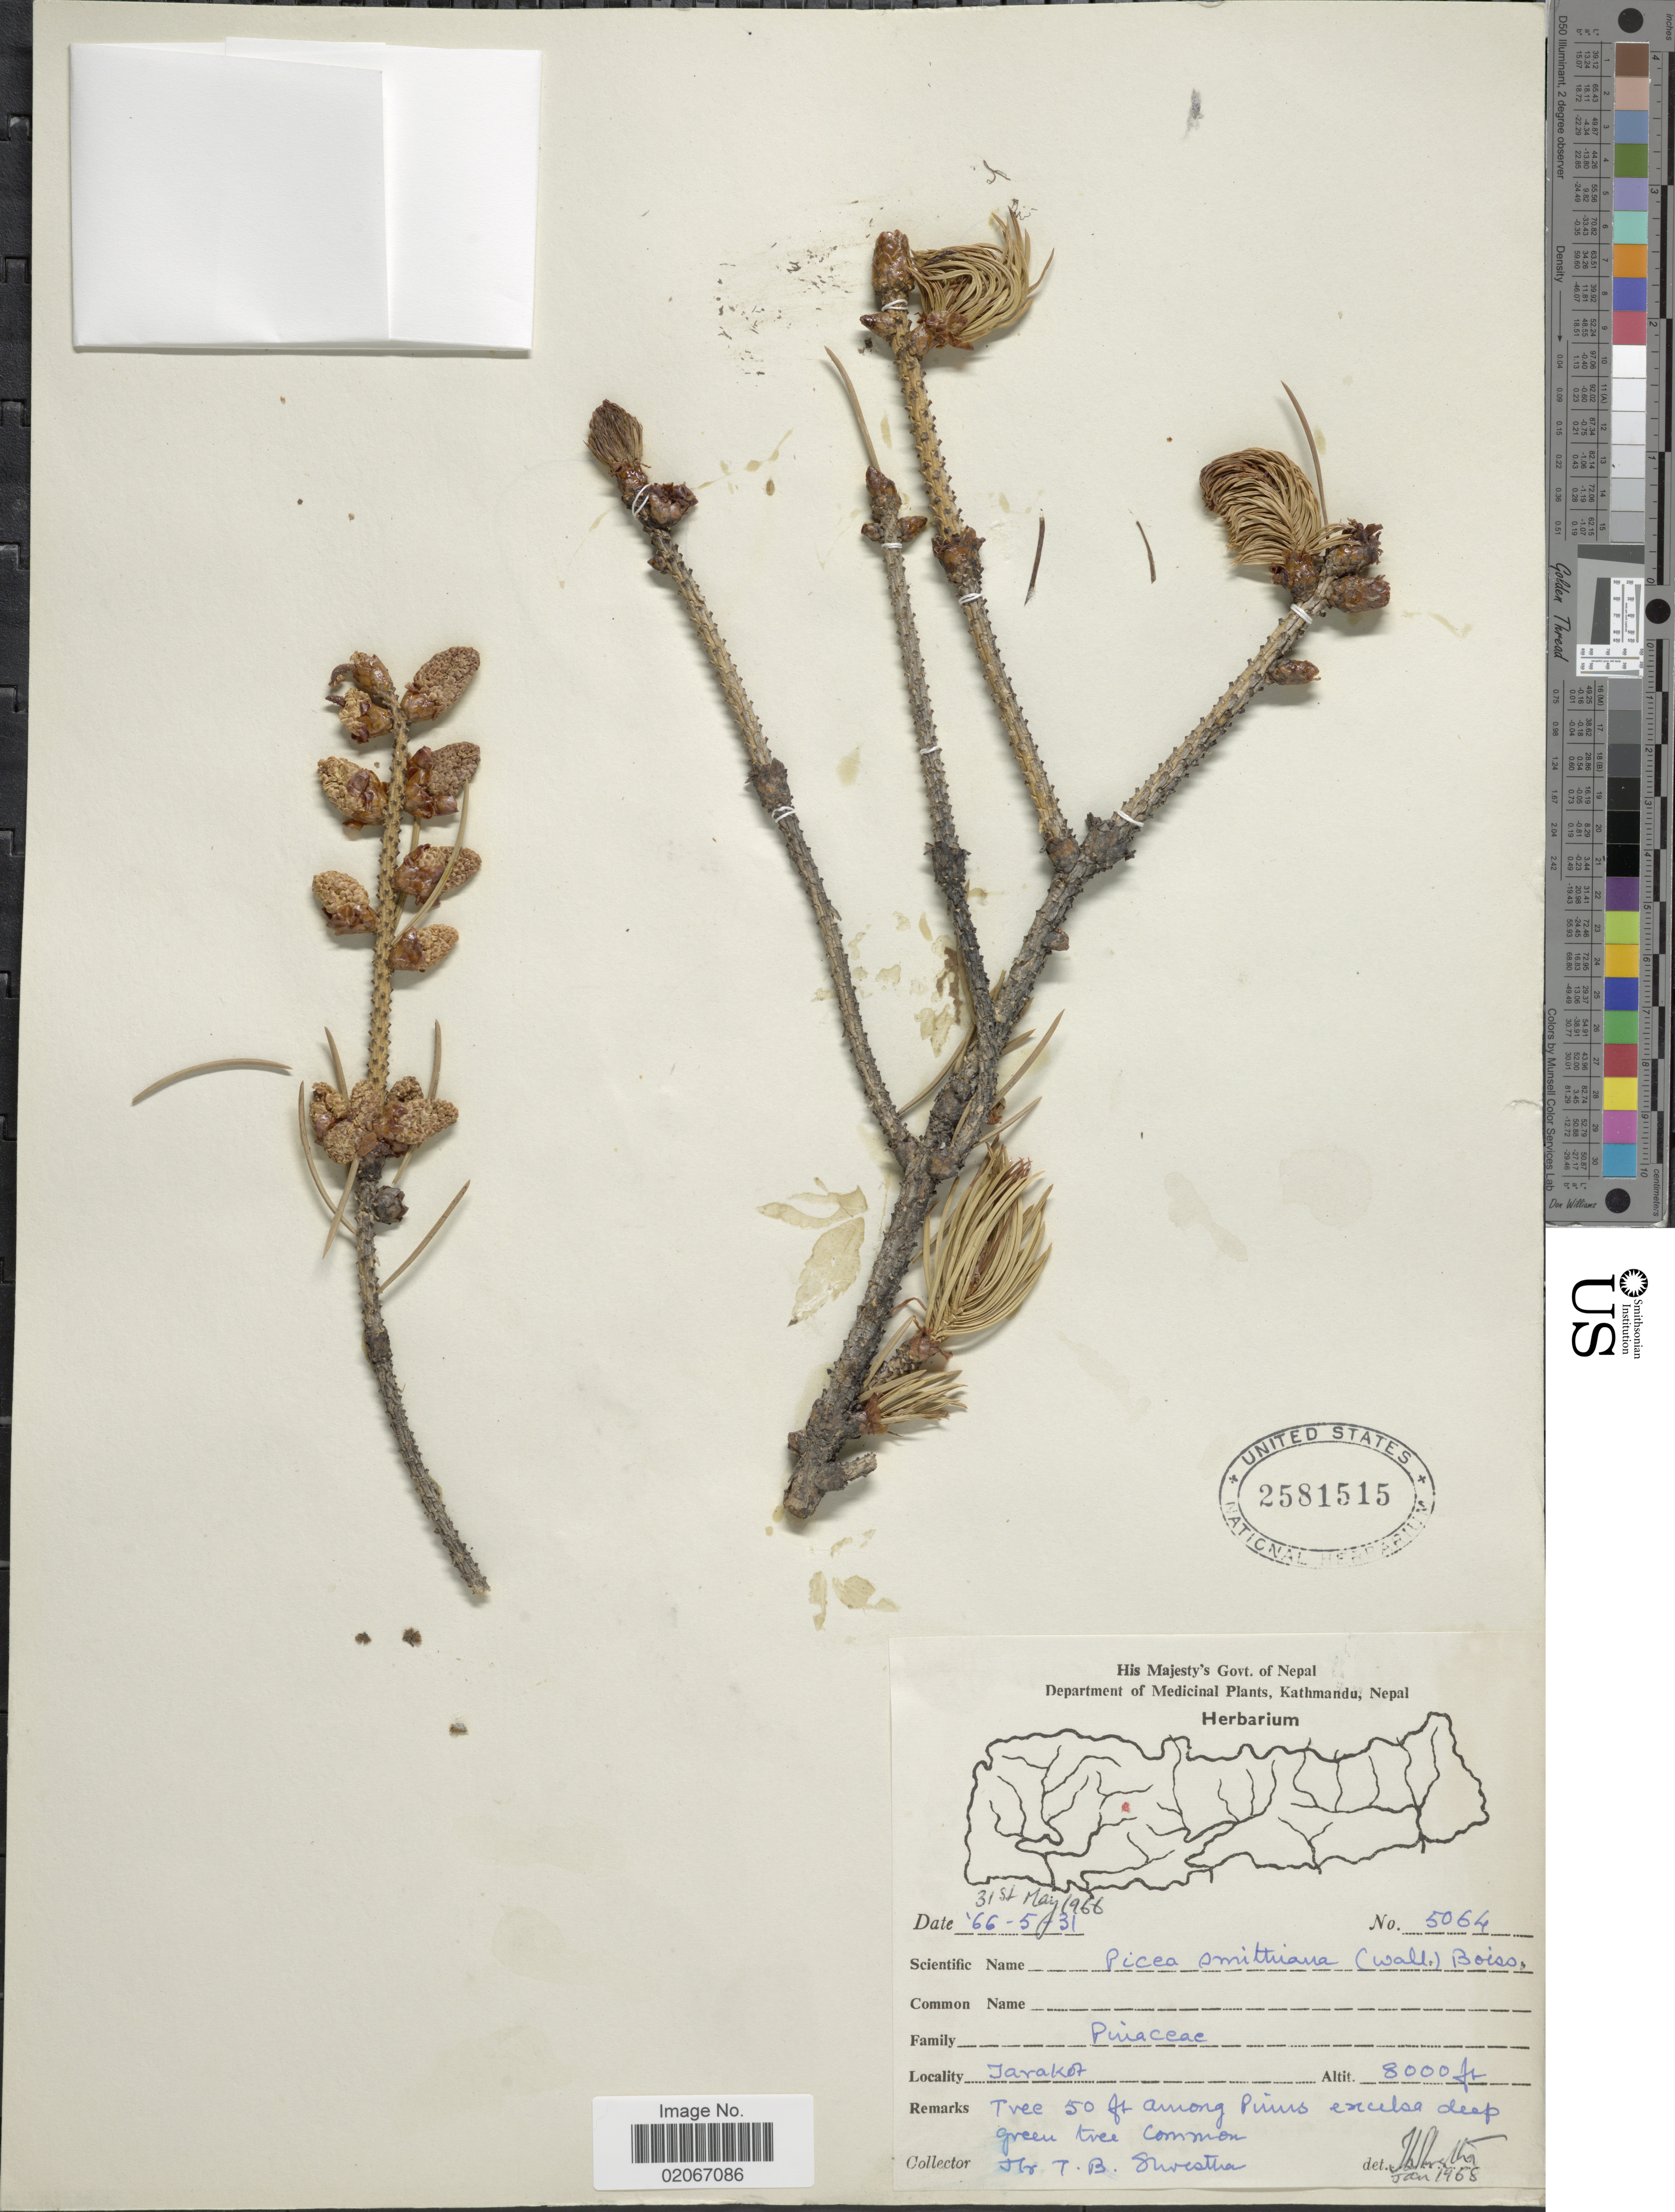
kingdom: Plantae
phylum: Tracheophyta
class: Pinopsida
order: Pinales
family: Pinaceae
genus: Picea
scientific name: Picea smithiana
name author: (Wall.) Boiss.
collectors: T. B. Shrestha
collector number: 5064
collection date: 1966-05-31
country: Nepal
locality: Jarakot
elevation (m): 2438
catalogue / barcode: US 2581515